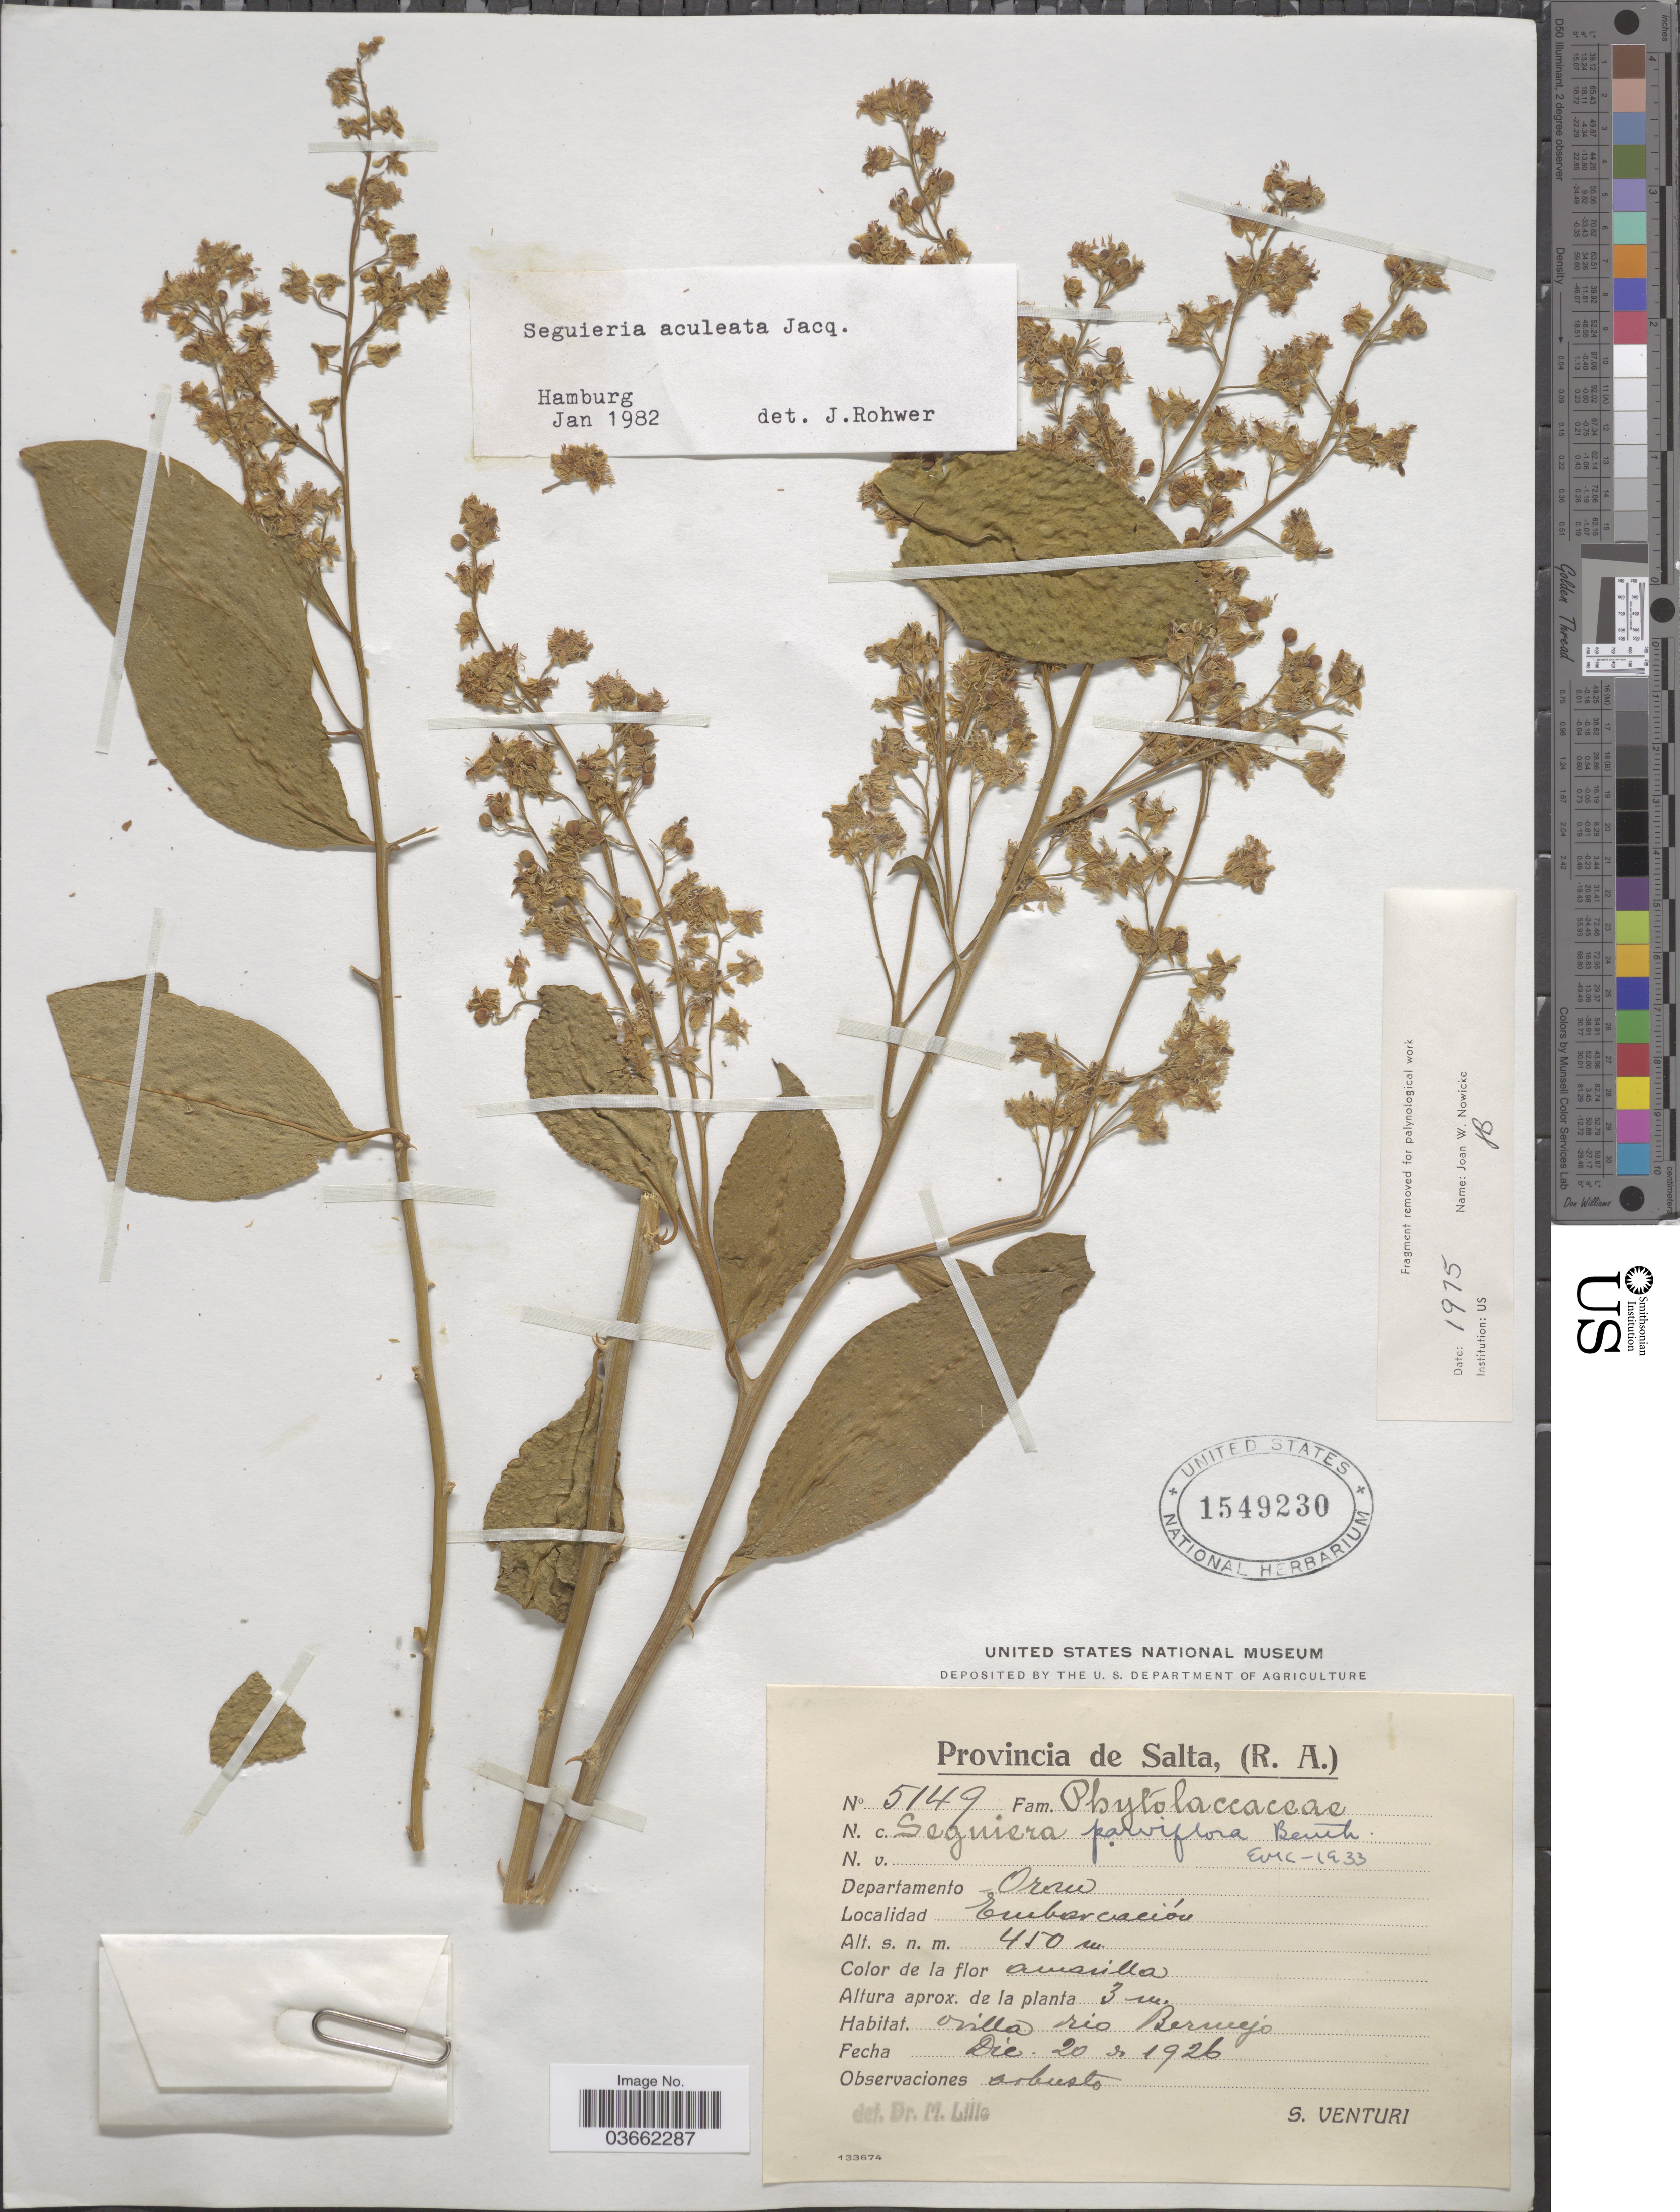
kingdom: Plantae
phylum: Tracheophyta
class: Magnoliopsida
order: Caryophyllales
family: Phytolaccaceae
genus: Seguieria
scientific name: Seguieria aculeata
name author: Jacq.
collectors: S. Venturi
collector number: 5149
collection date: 1926-12-20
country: Argentina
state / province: Salta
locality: Departamento Orán Embarcación. Orilla rio Bermejo.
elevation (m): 450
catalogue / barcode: US 1549230